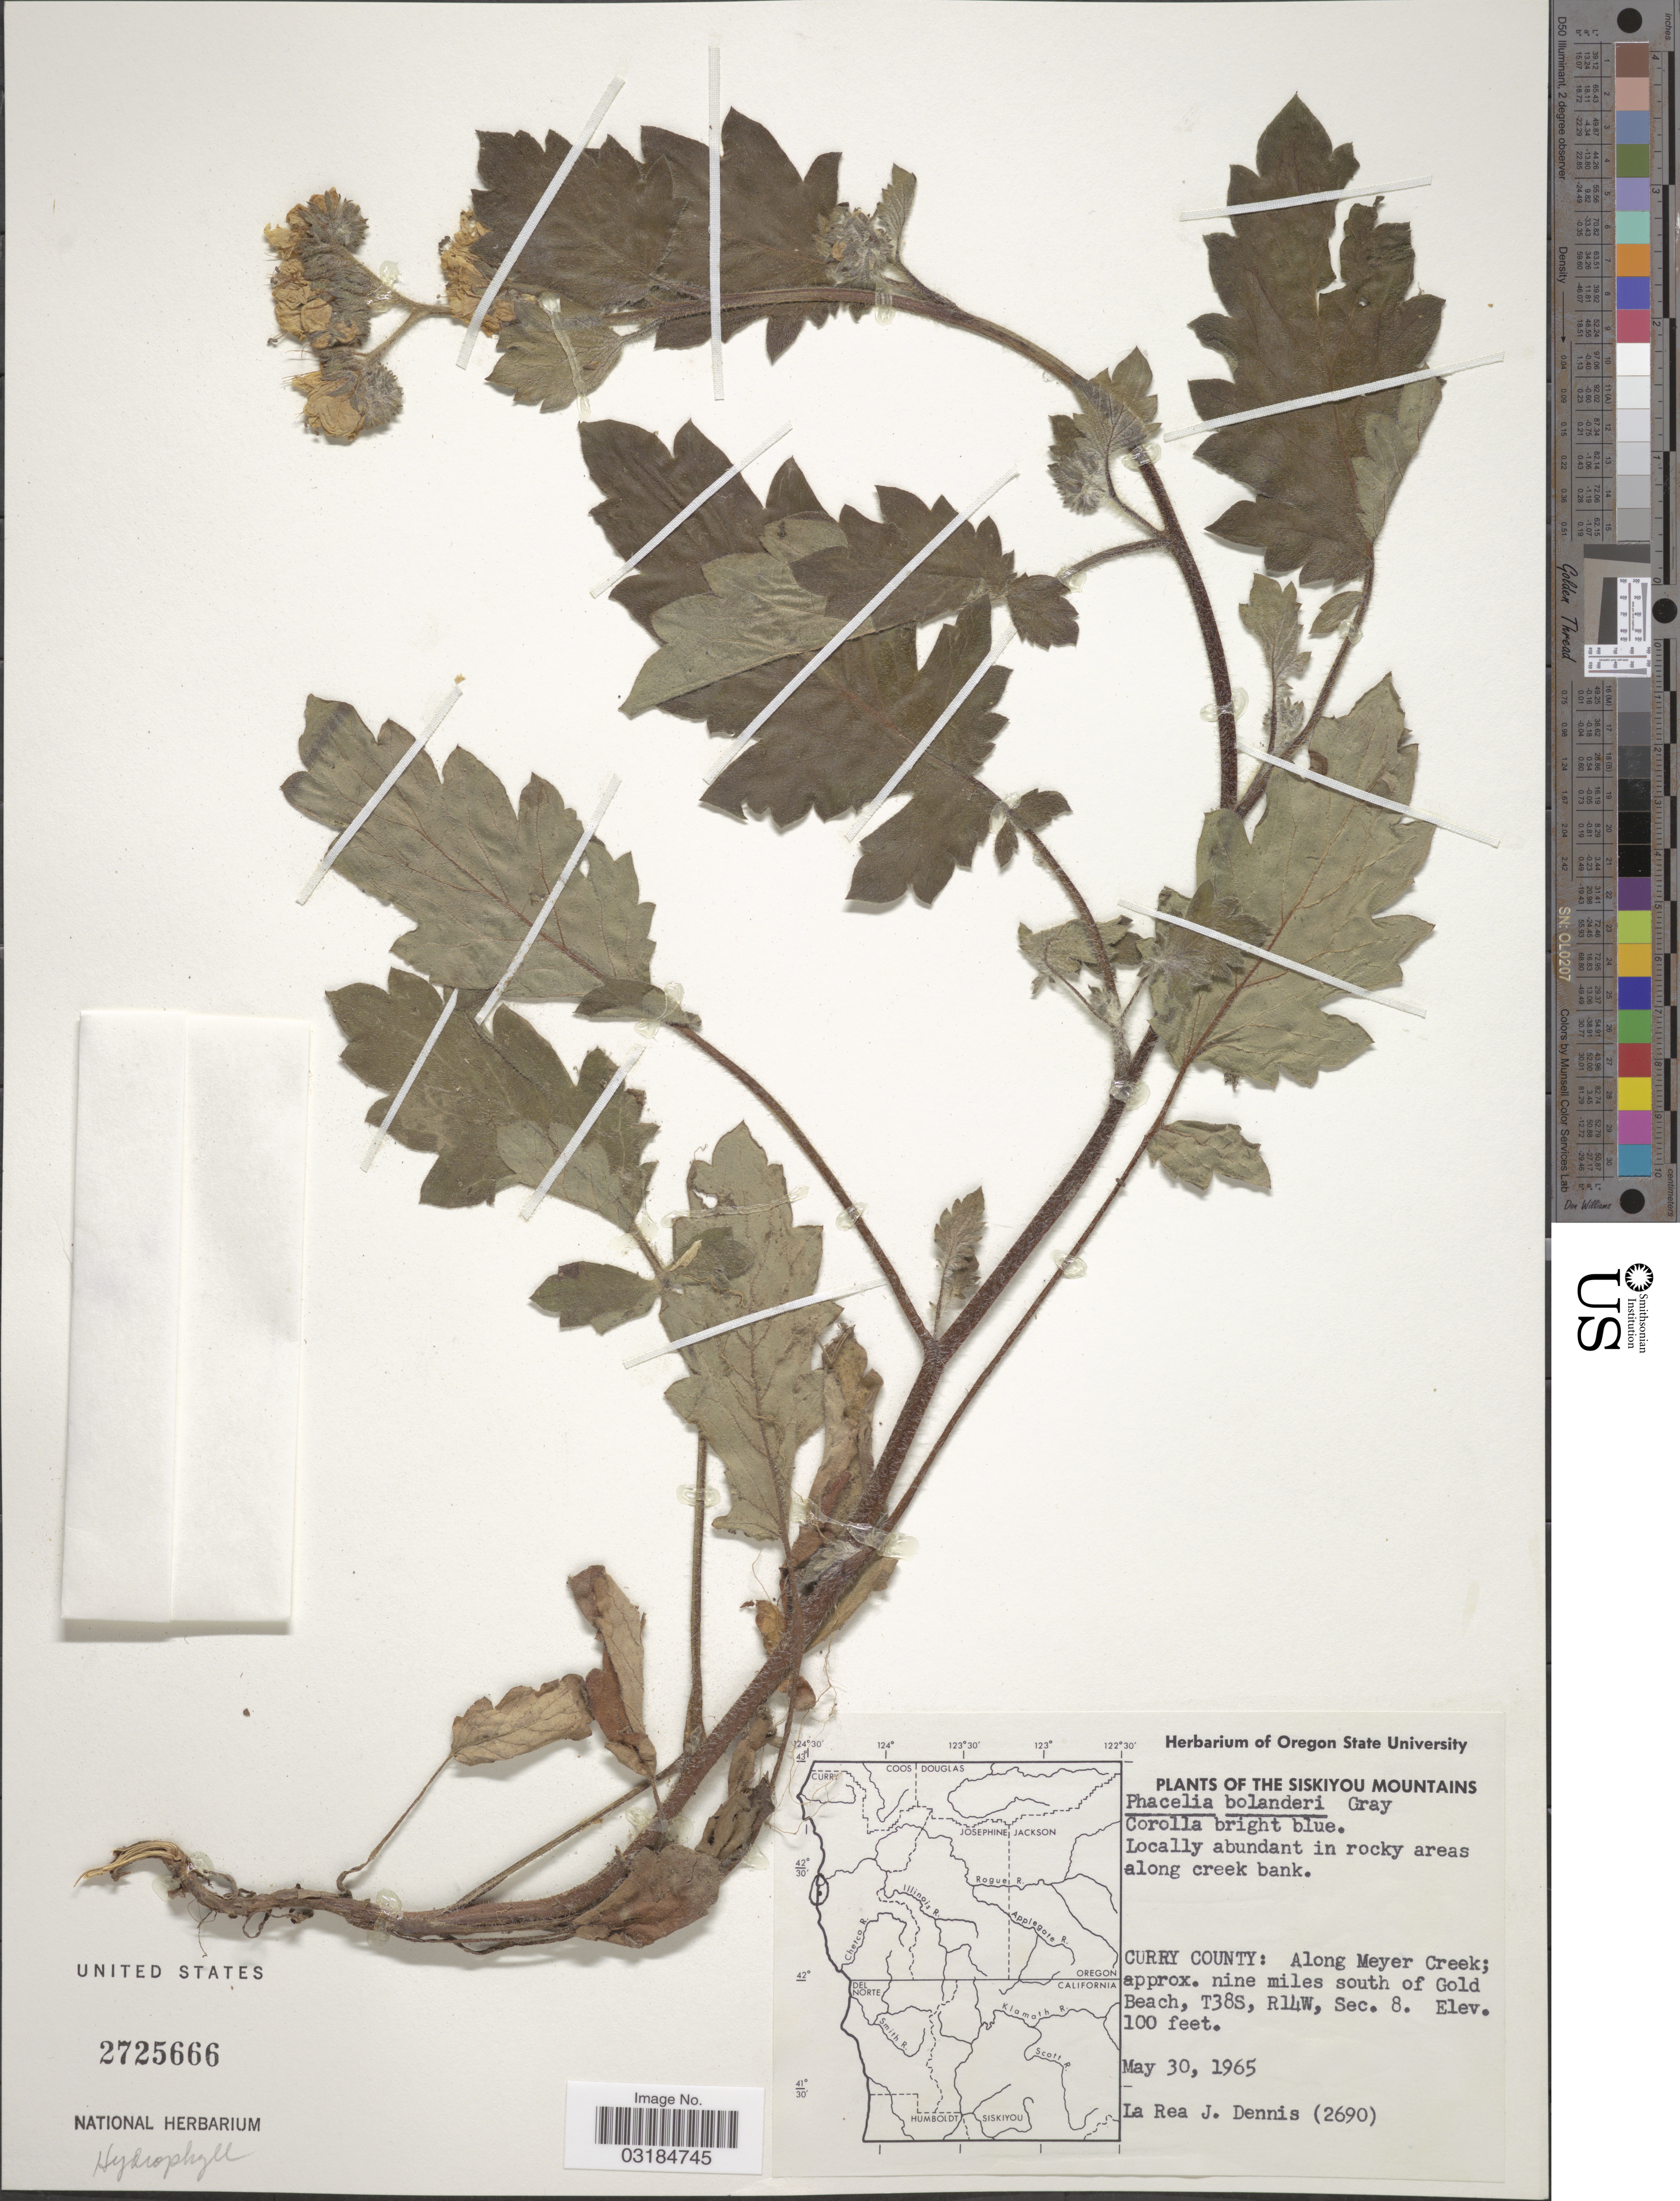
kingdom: Plantae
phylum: Tracheophyta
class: Magnoliopsida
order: Boraginales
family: Hydrophyllaceae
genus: Phacelia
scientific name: Phacelia bolanderi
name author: A. Gray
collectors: L. Dennis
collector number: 2690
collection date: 1965-05-30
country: United States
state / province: Oregon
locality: The Siskiyou Mountains, Curry County: Along Meyer Creek; approx. nine miles south of Gold Beach, T38S, R14W, Sec. 8.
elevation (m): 30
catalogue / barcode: US 2725666